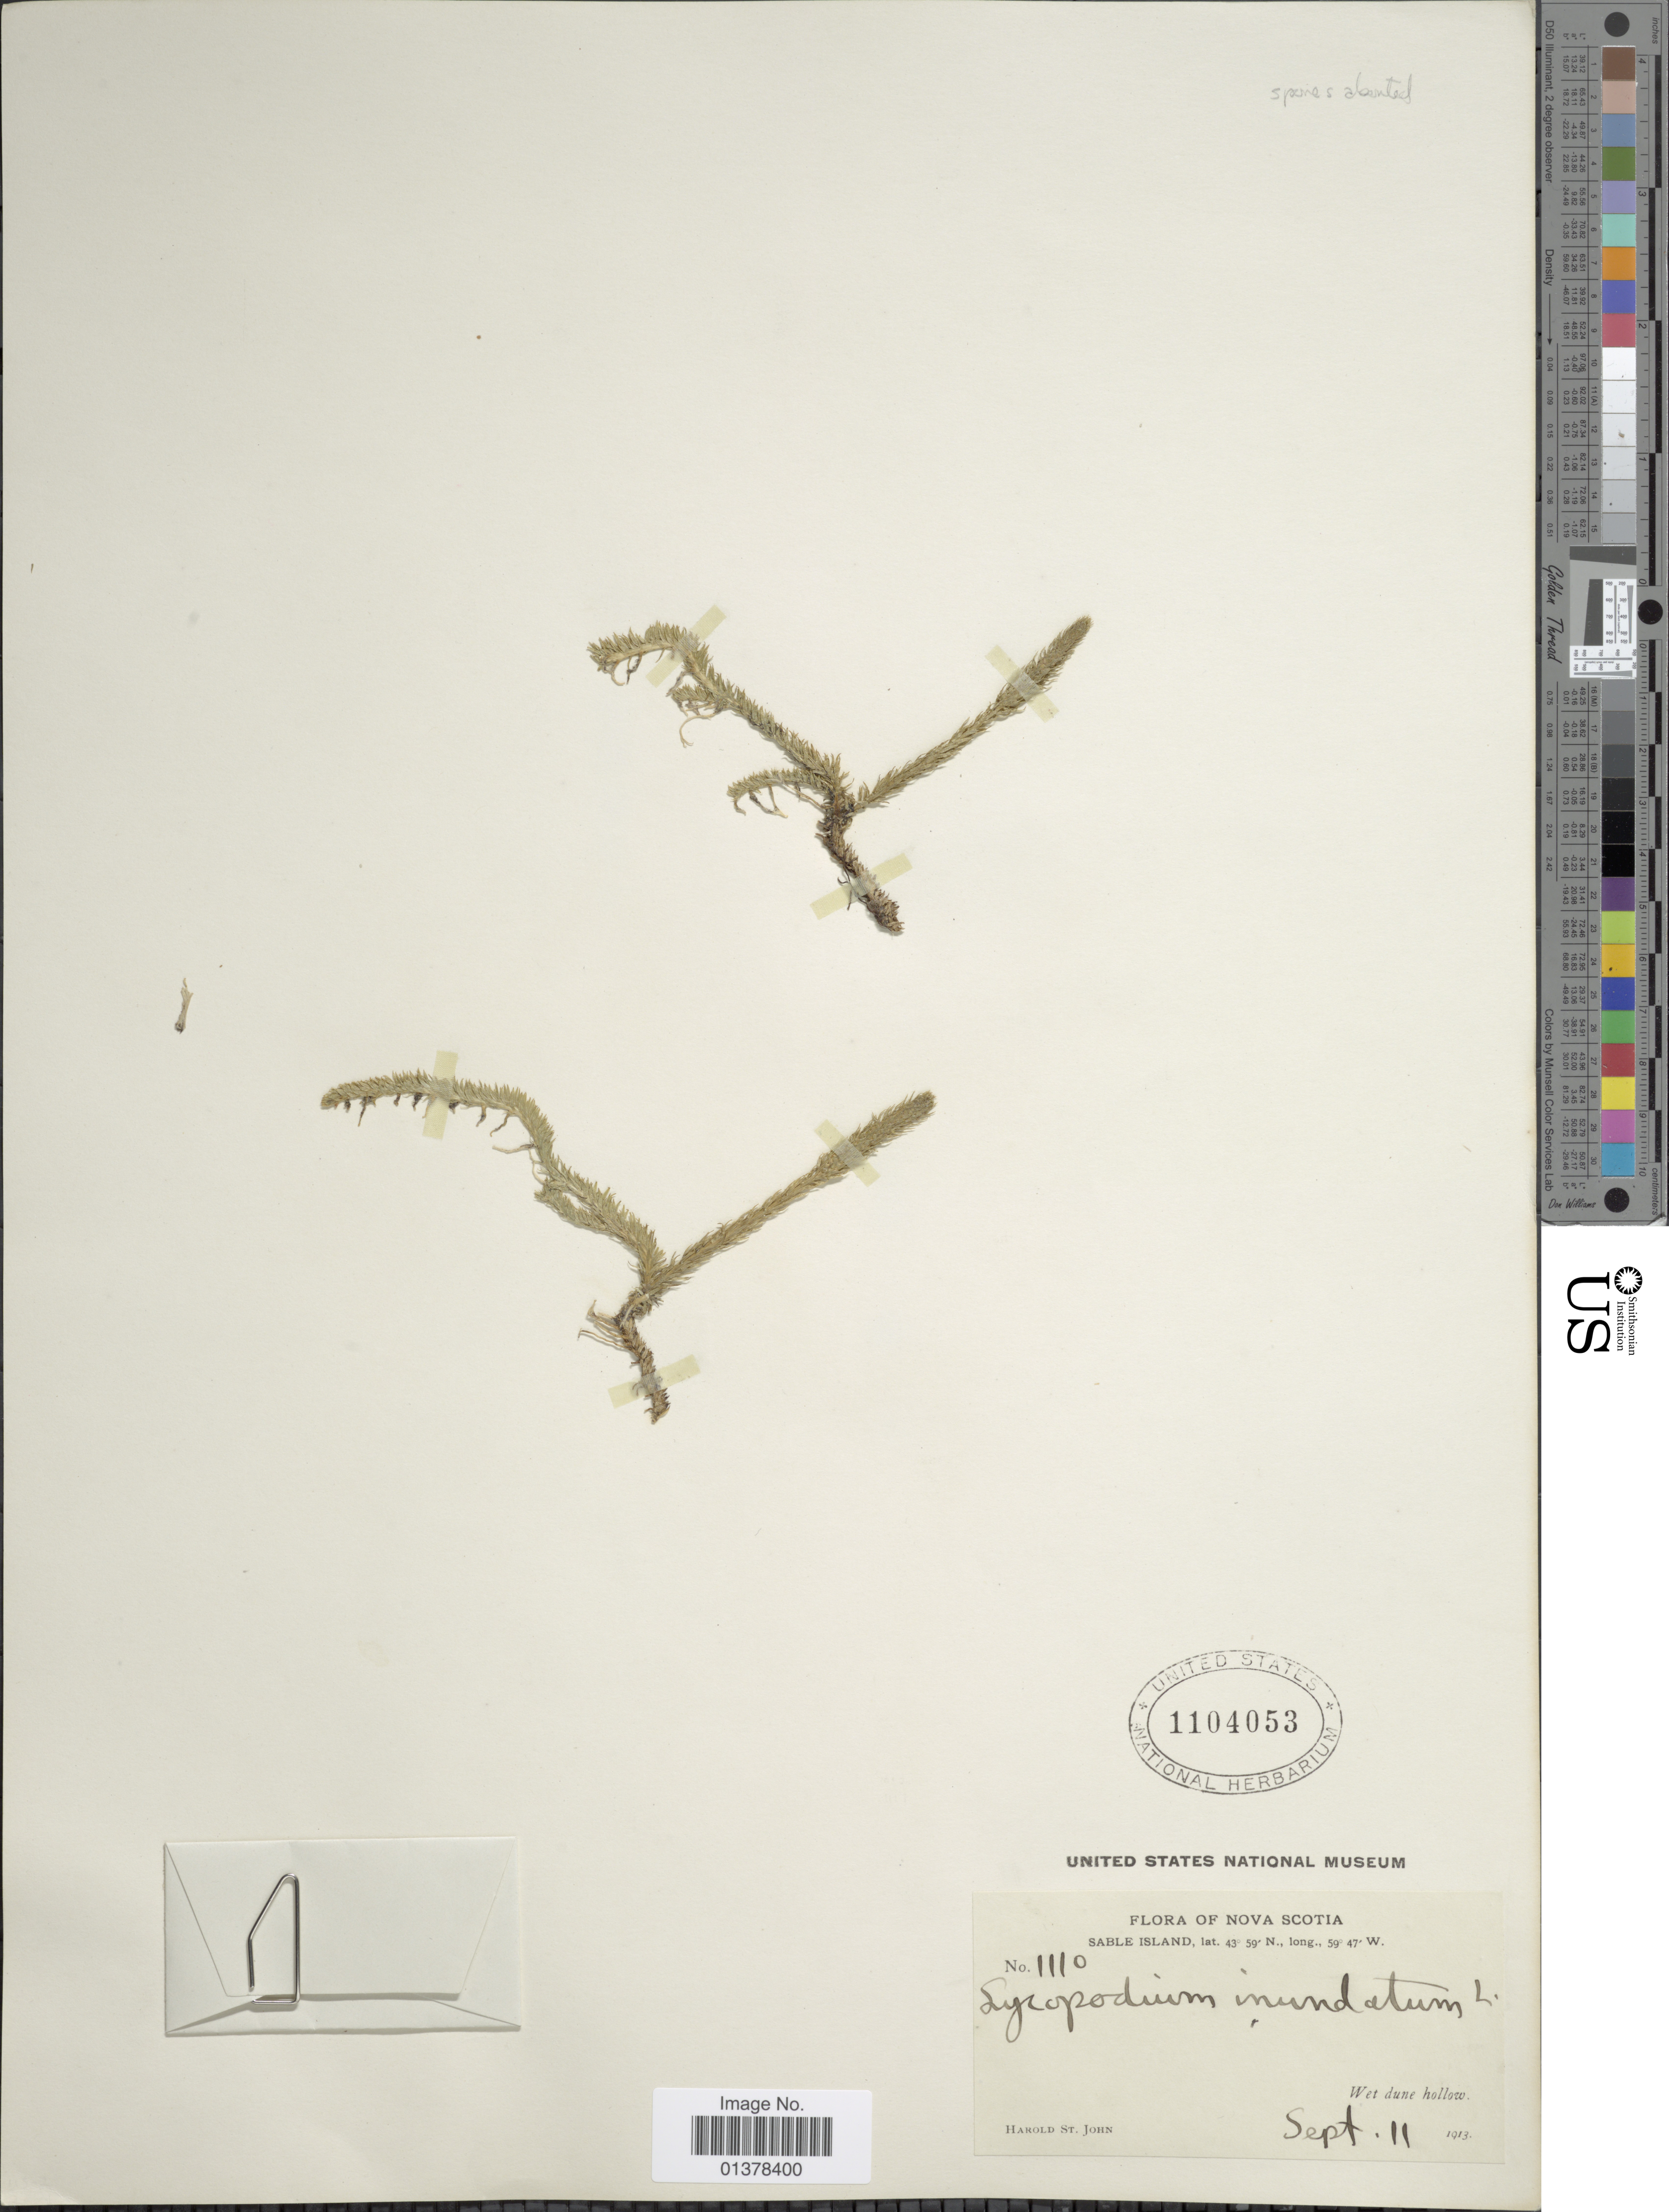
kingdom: Plantae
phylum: Tracheophyta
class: Lycopodiopsida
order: Lycopodiales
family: Lycopodiaceae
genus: Lycopodiella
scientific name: Lycopodiella inundata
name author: (L.) Holub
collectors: H. St. John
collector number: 1110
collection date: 1913-09-11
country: Canada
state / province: Nova Scotia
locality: Sable Island, Wet dune hallow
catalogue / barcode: US 1104053